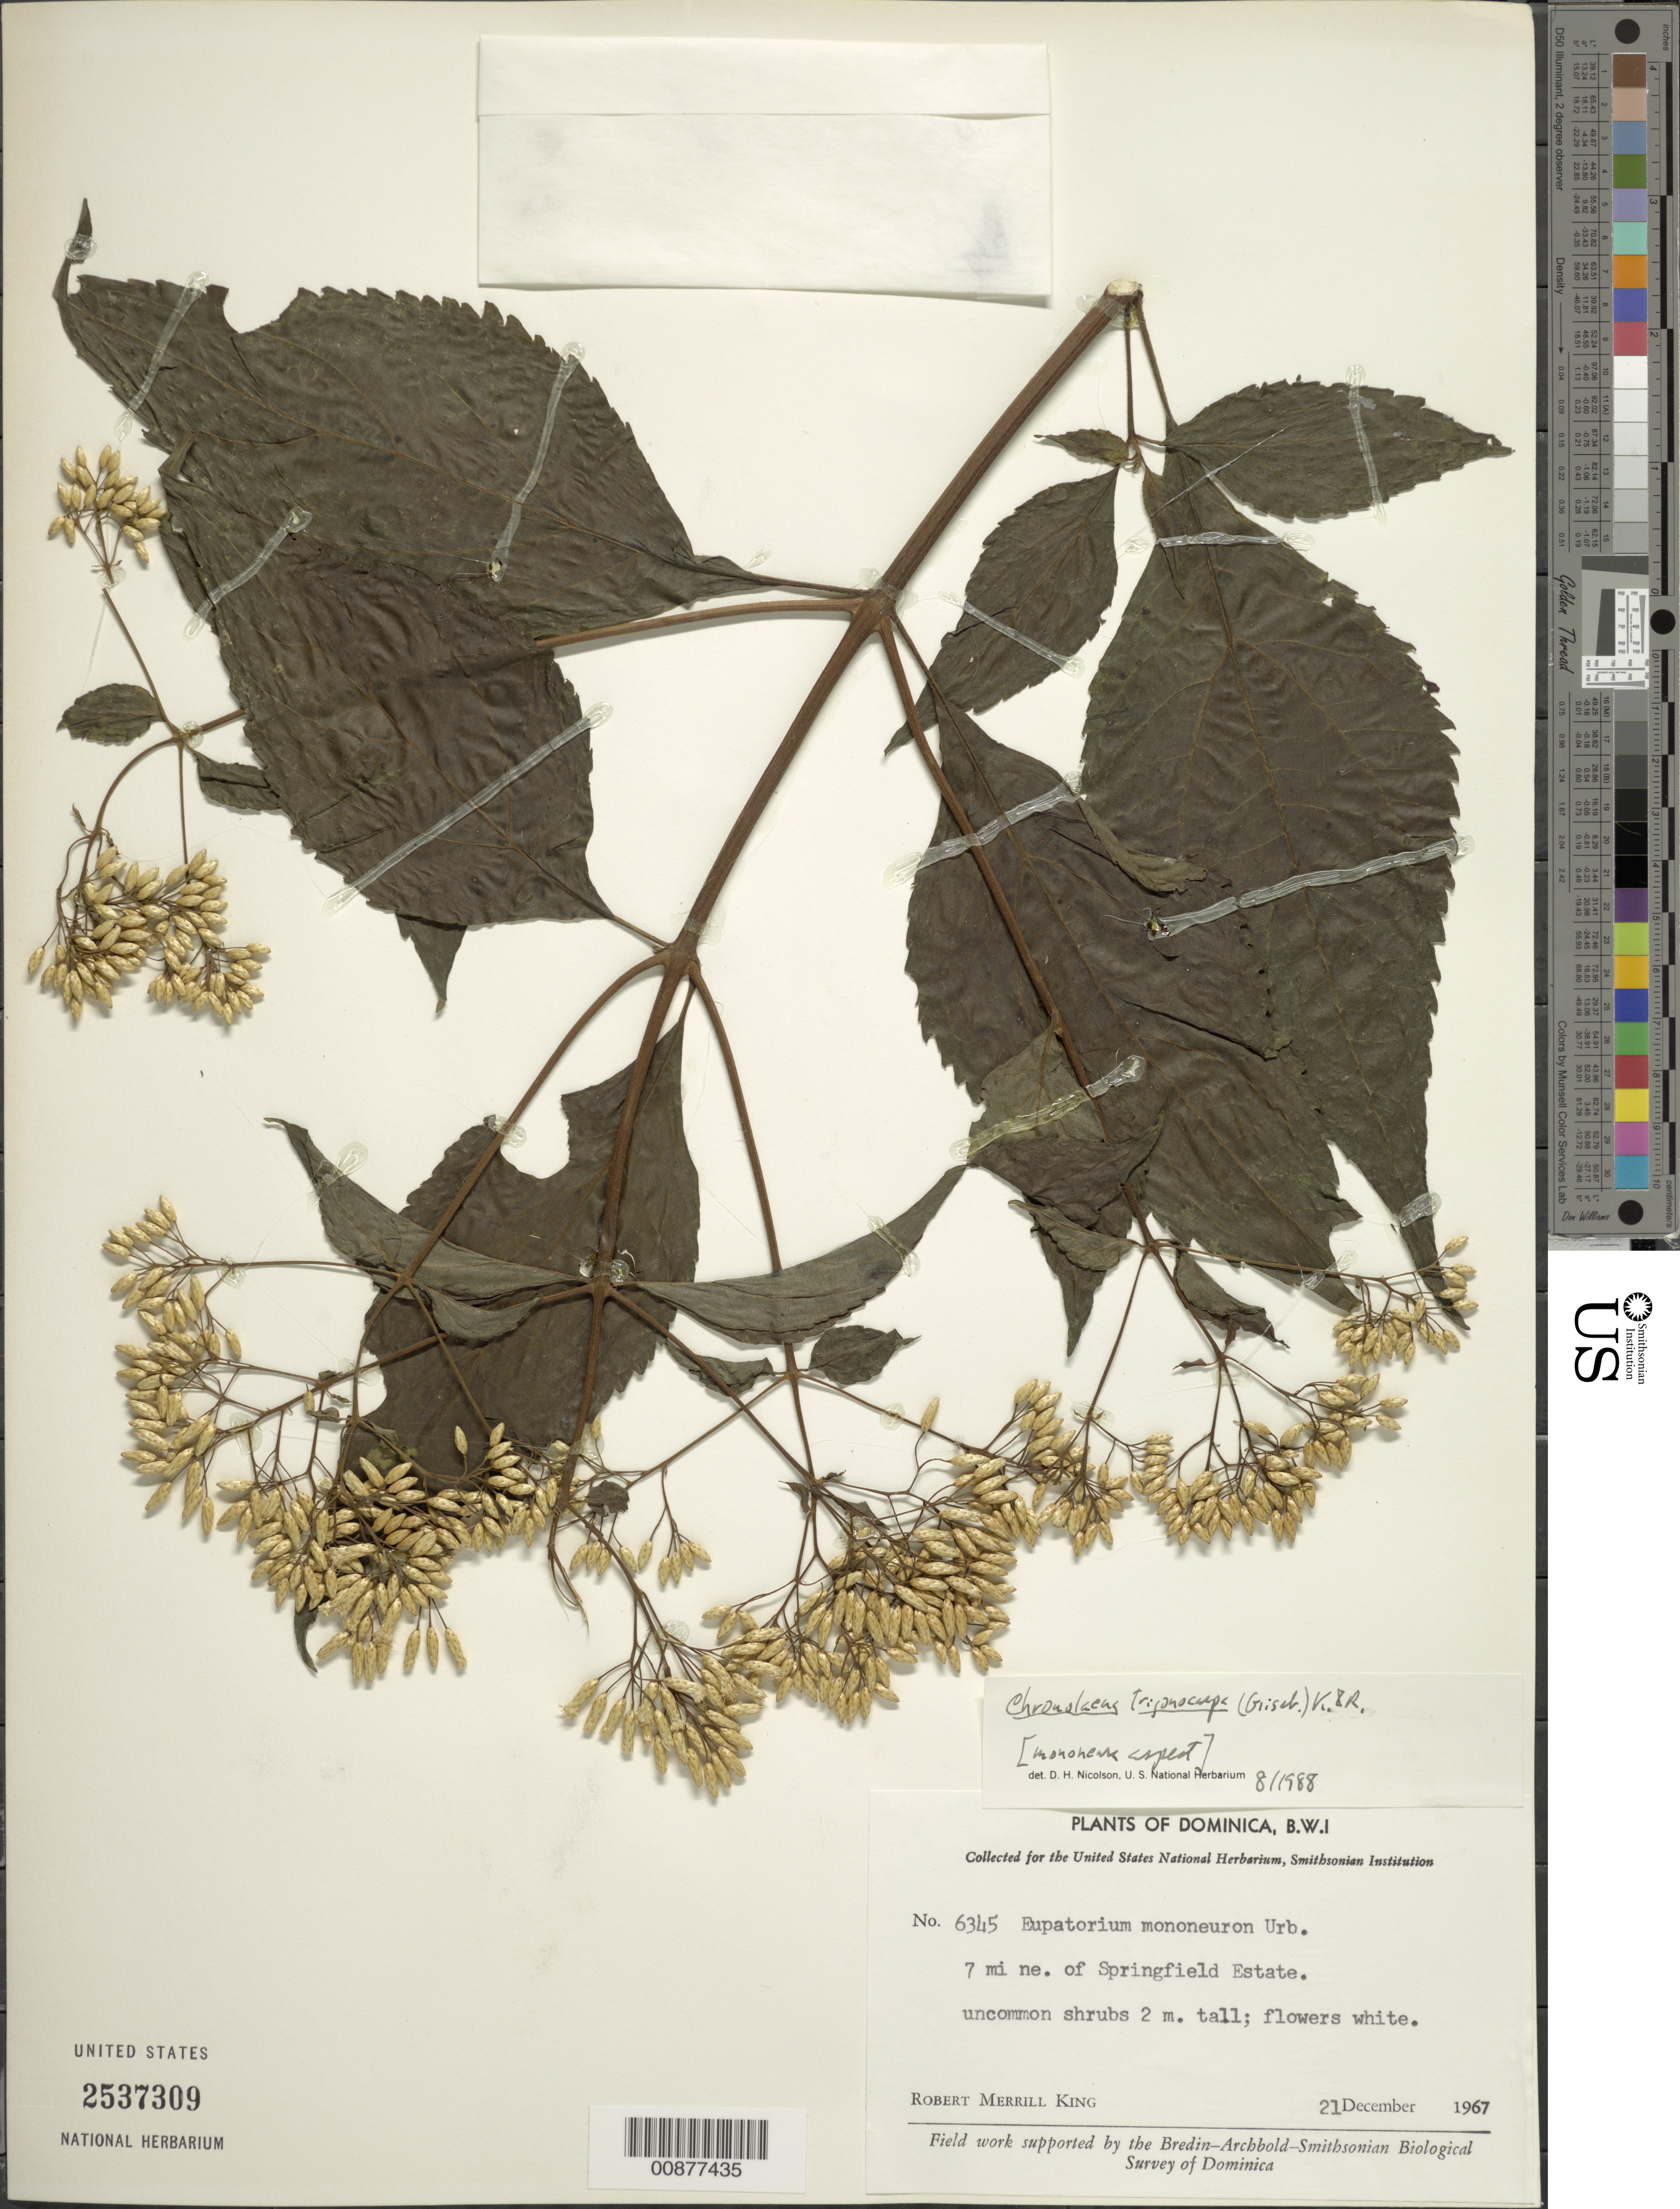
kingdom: Plantae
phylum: Tracheophyta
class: Magnoliopsida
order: Asterales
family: Asteraceae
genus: Chromolaena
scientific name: Chromolaena trigonocarpa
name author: (Griseb.) R.M. King & H. Rob.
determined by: Nicolson, Dan H.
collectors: R. M. King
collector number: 6345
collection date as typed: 21 Dec 1967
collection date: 1967-12-21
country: Dominica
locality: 7 mi. NE of Springfield Estate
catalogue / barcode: US 2537309